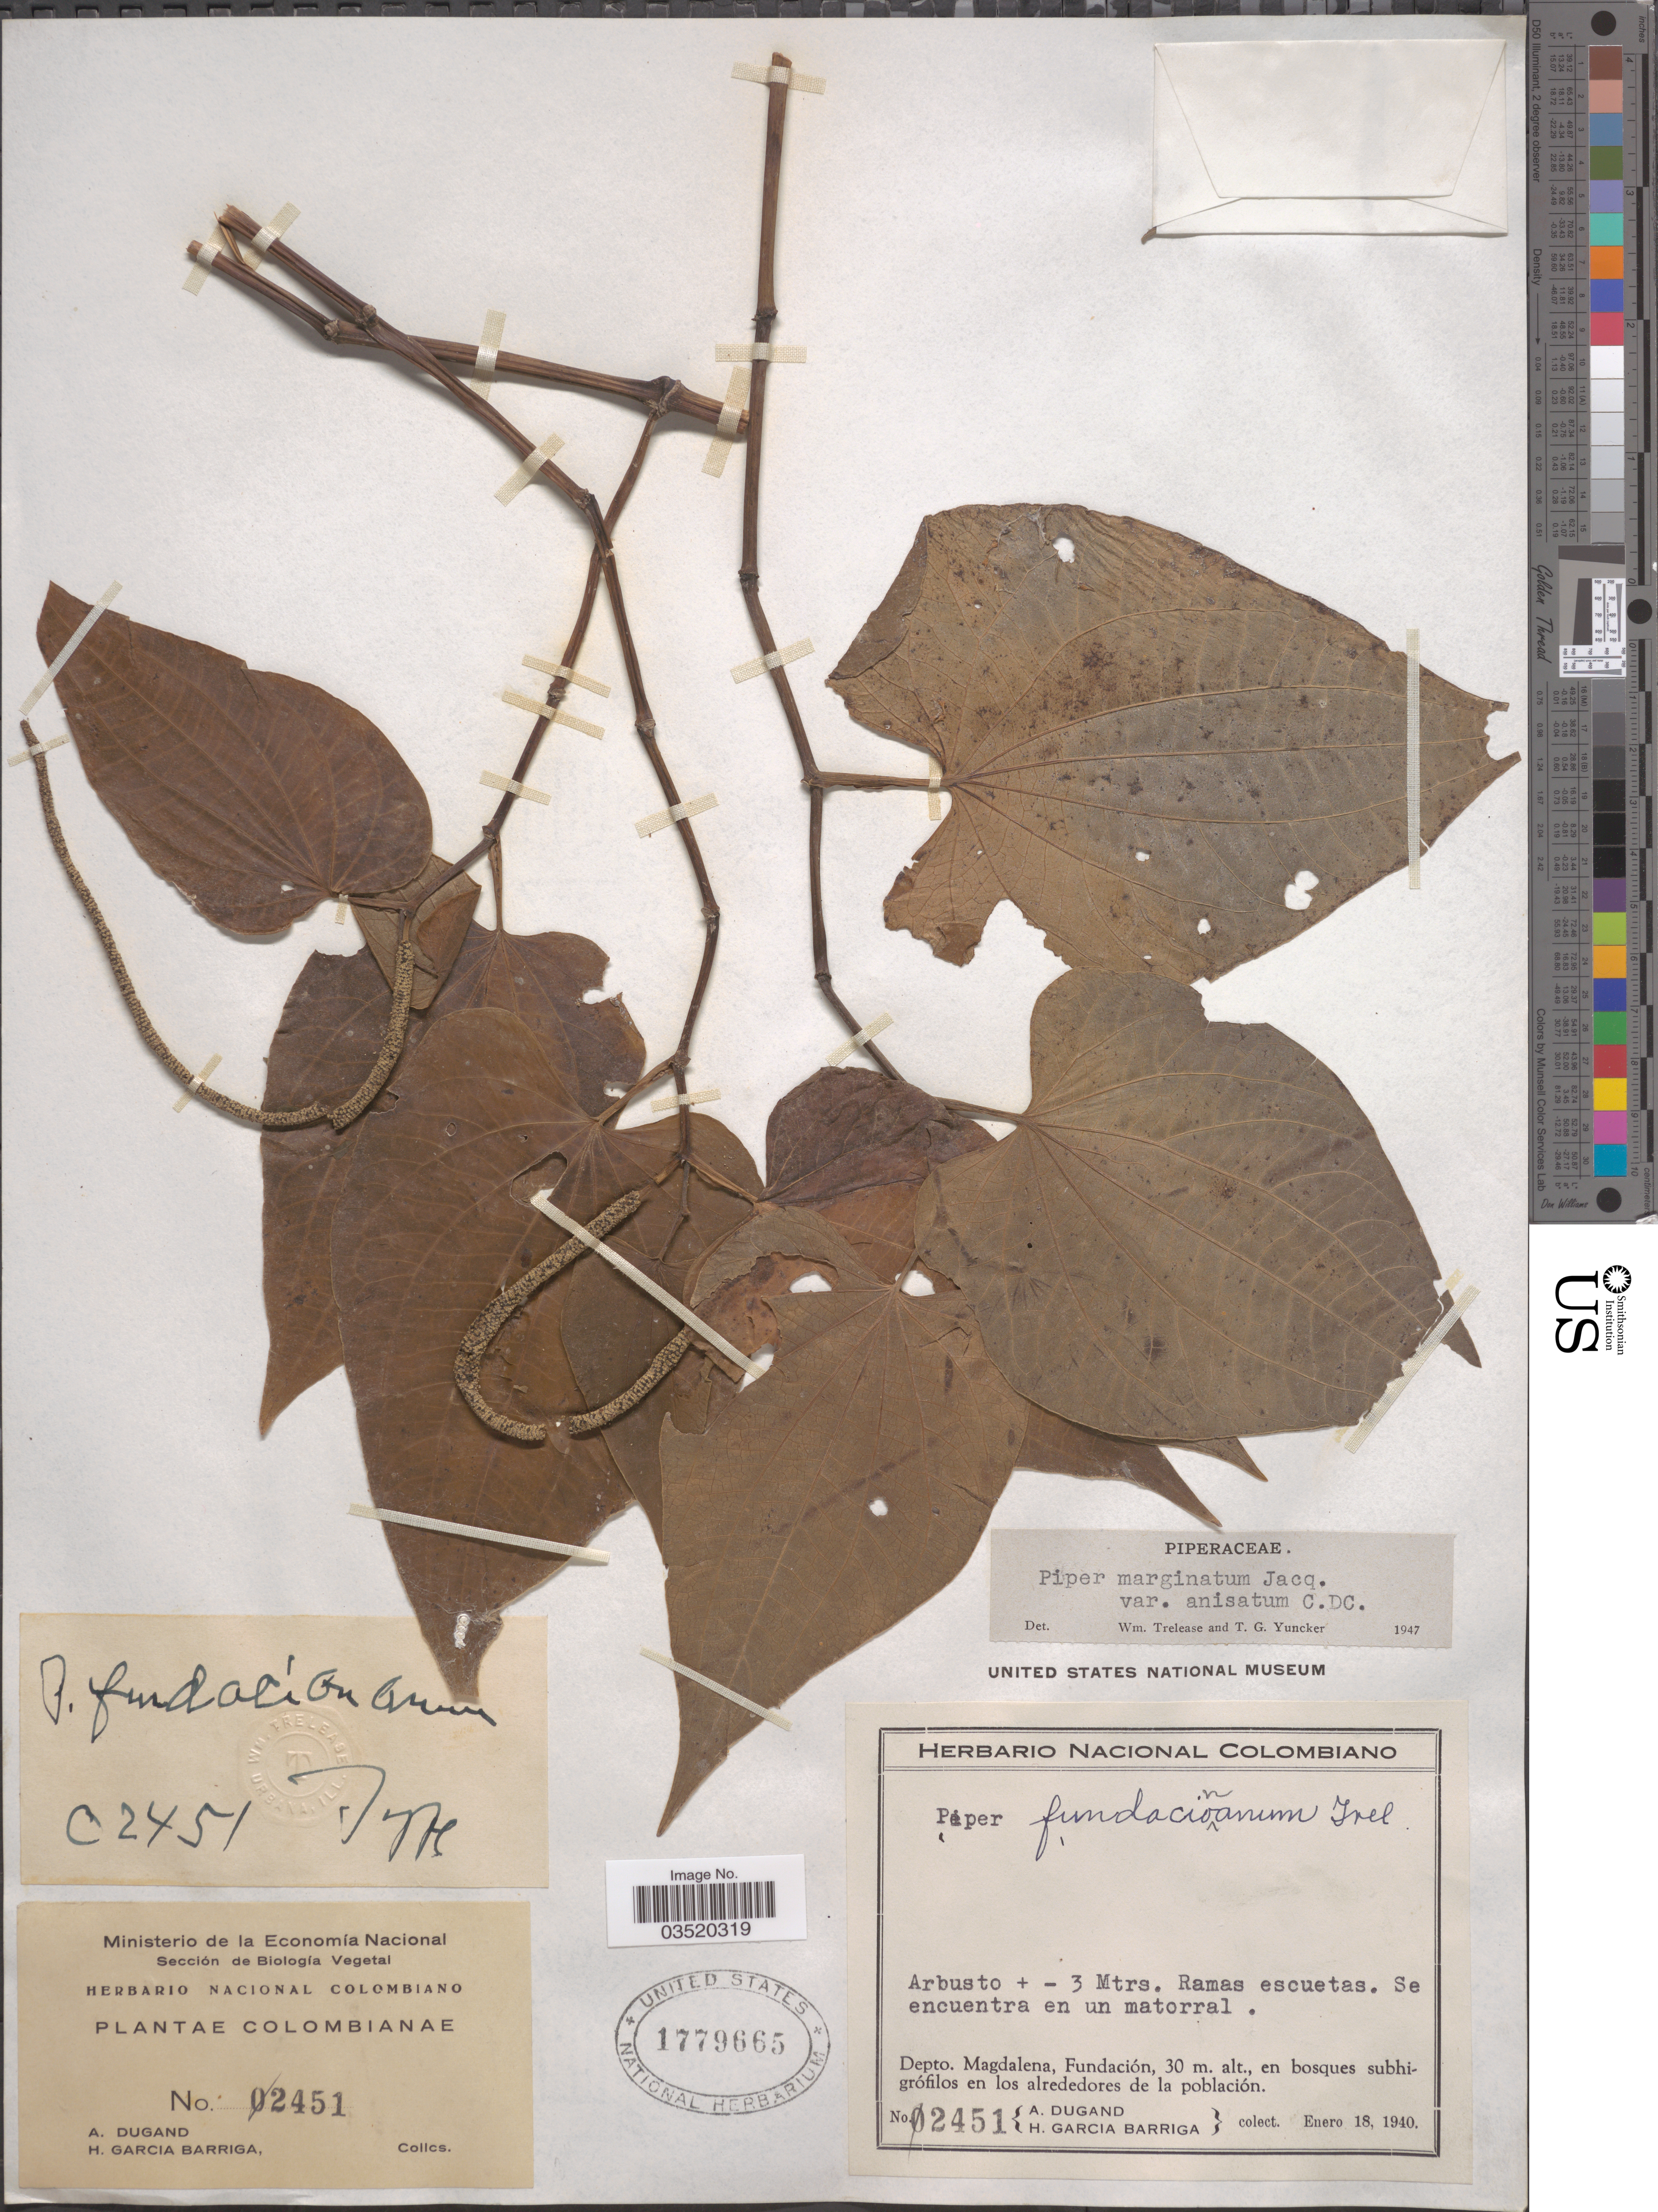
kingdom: Plantae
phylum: Tracheophyta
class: Magnoliopsida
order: Piperales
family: Piperaceae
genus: Piper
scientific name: Piper marginatum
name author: Jacq.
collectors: A. Dugand & H. García Barriga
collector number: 2451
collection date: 1940-01-18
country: Colombia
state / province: Magdalena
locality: Depto. Magdalena, Fundación.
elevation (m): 30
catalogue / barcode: US 1779665